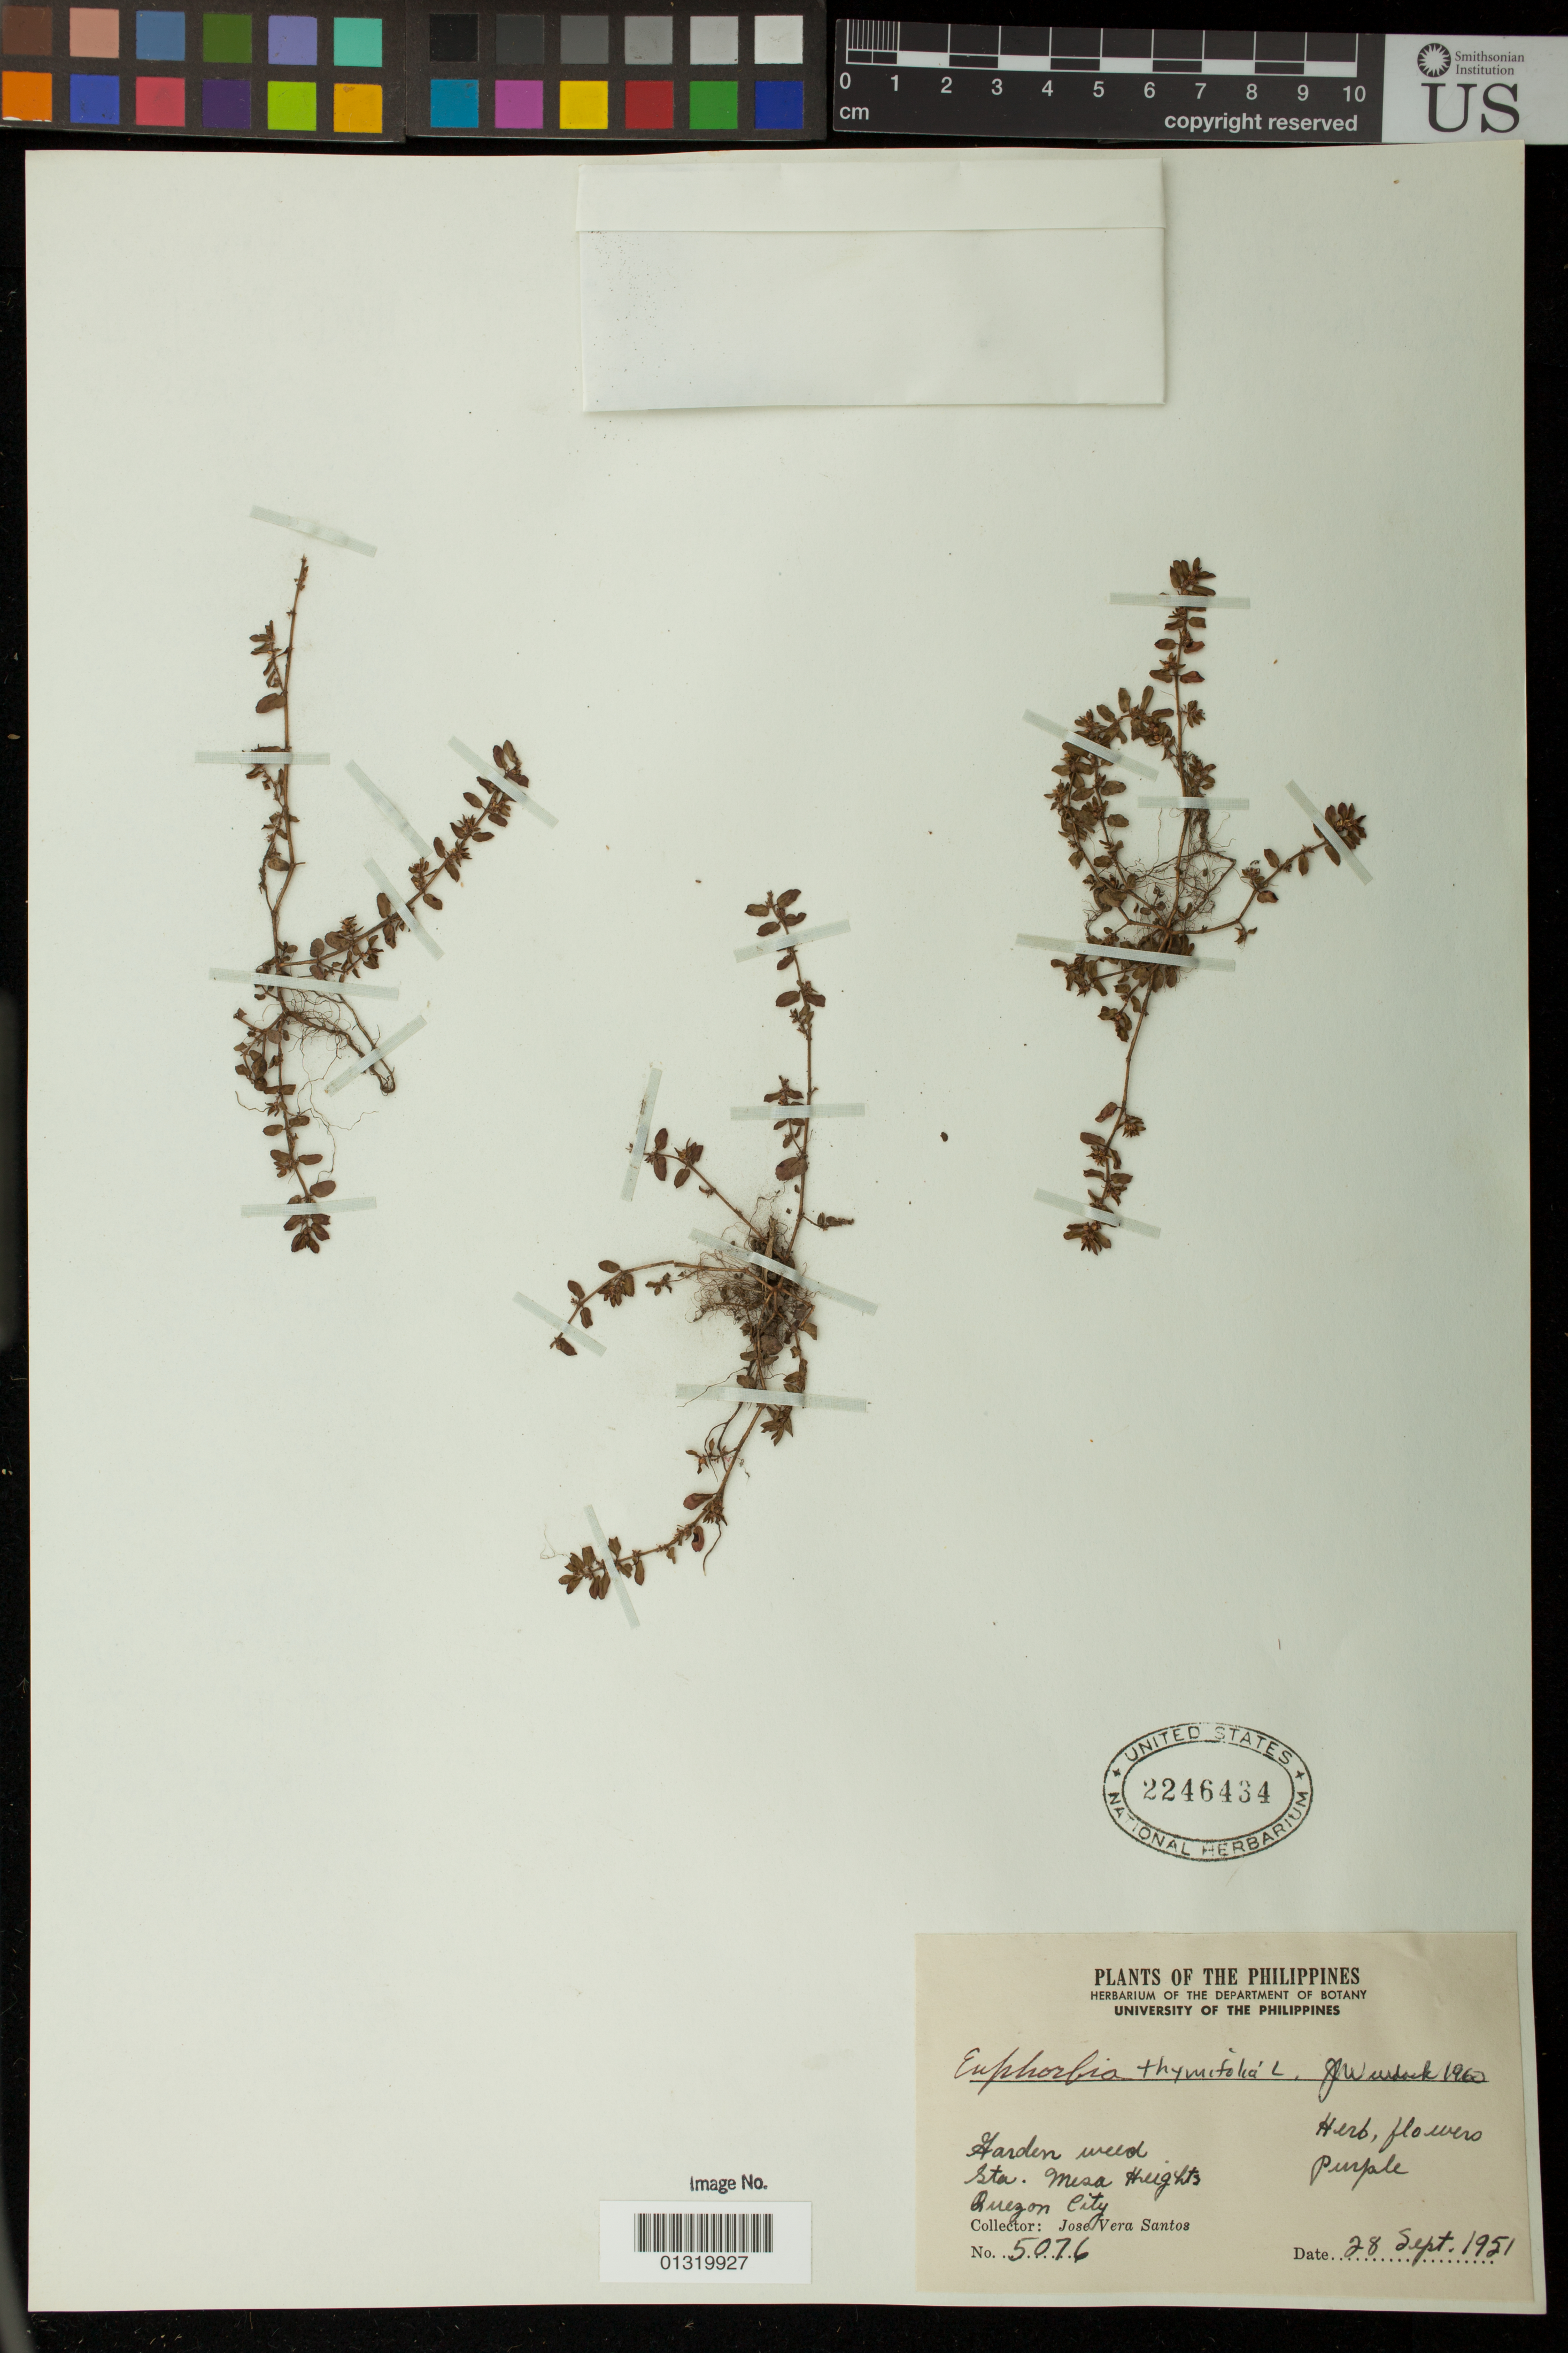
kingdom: Plantae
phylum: Tracheophyta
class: Magnoliopsida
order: Malpighiales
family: Euphorbiaceae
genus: Euphorbia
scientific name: Euphorbia thymifolia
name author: L.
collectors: J. Vera Santos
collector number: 5076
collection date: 1951-09-28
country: Philippines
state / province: National Capital Region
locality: Sta. Mesa Heights; Quezon City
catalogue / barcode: US 2246434